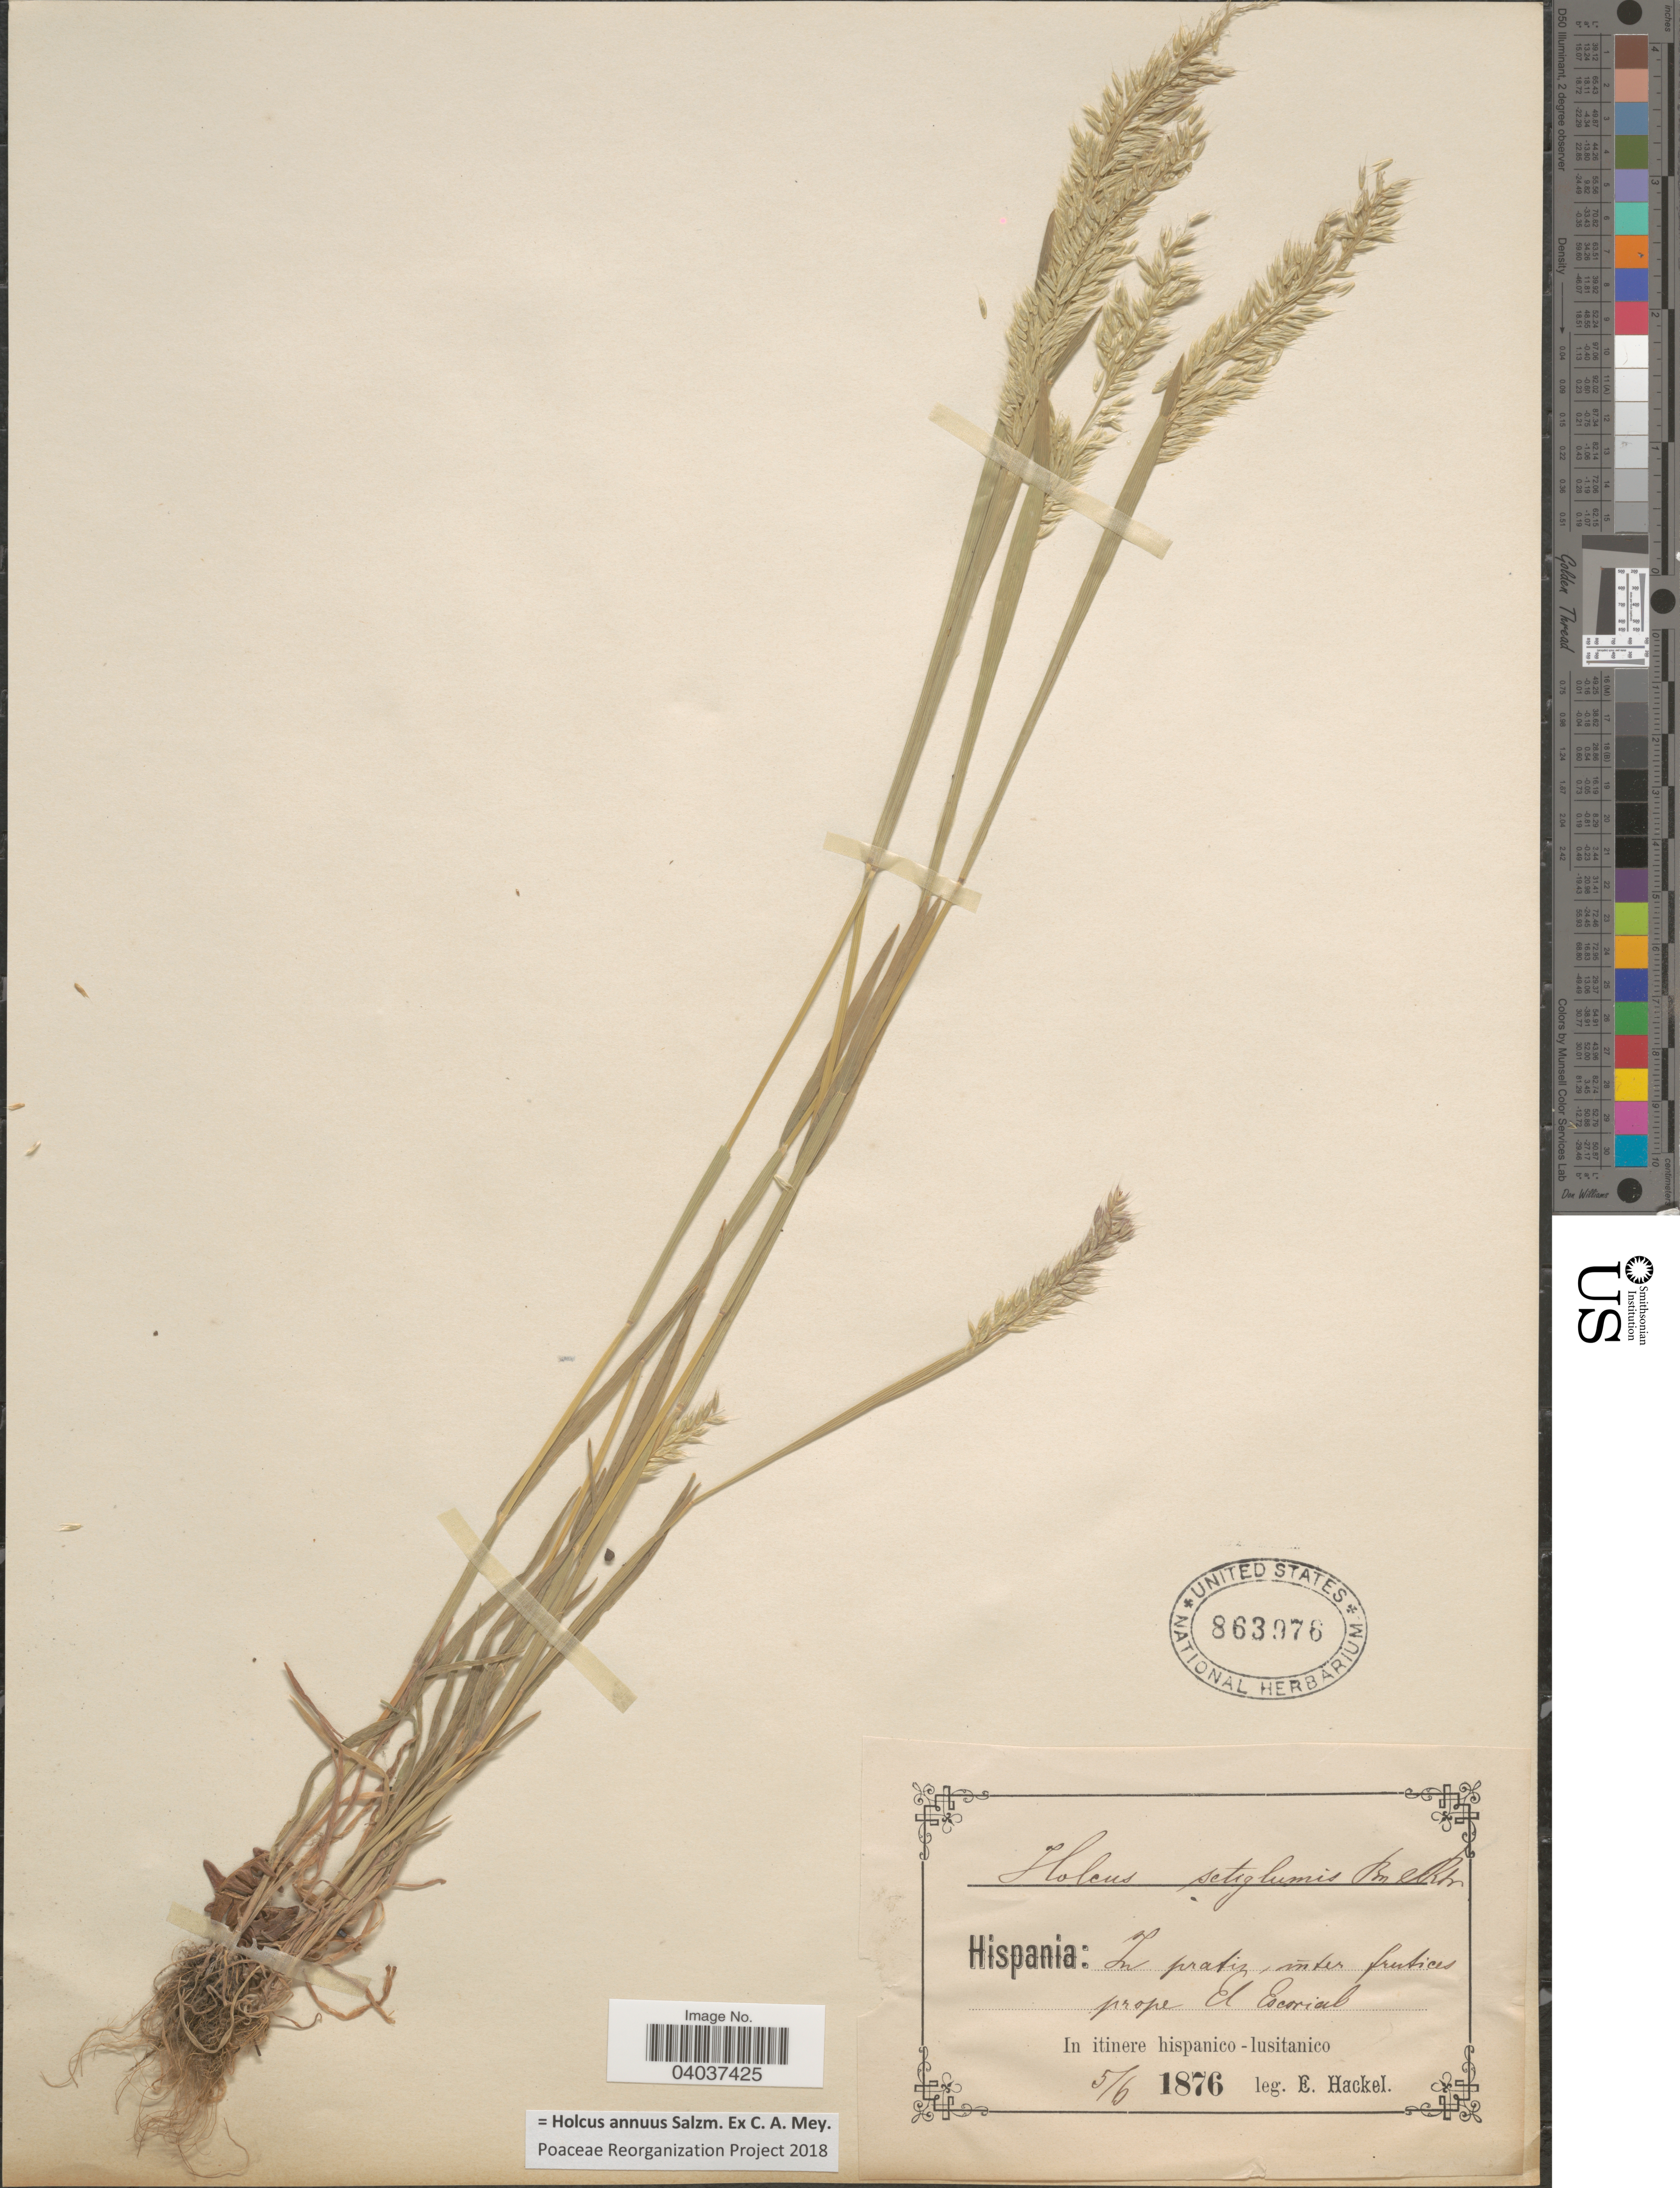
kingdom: Plantae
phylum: Tracheophyta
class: Liliopsida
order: Poales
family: Poaceae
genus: Holcus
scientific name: Holcus annuus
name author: Salzm. ex C.A. Mey.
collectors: E. Hackel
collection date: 1876-06-05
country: Spain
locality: Hispania: In pratis, inter frutices prope El Escorial. In itinere hispanico - lusitanico.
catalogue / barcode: US 863976